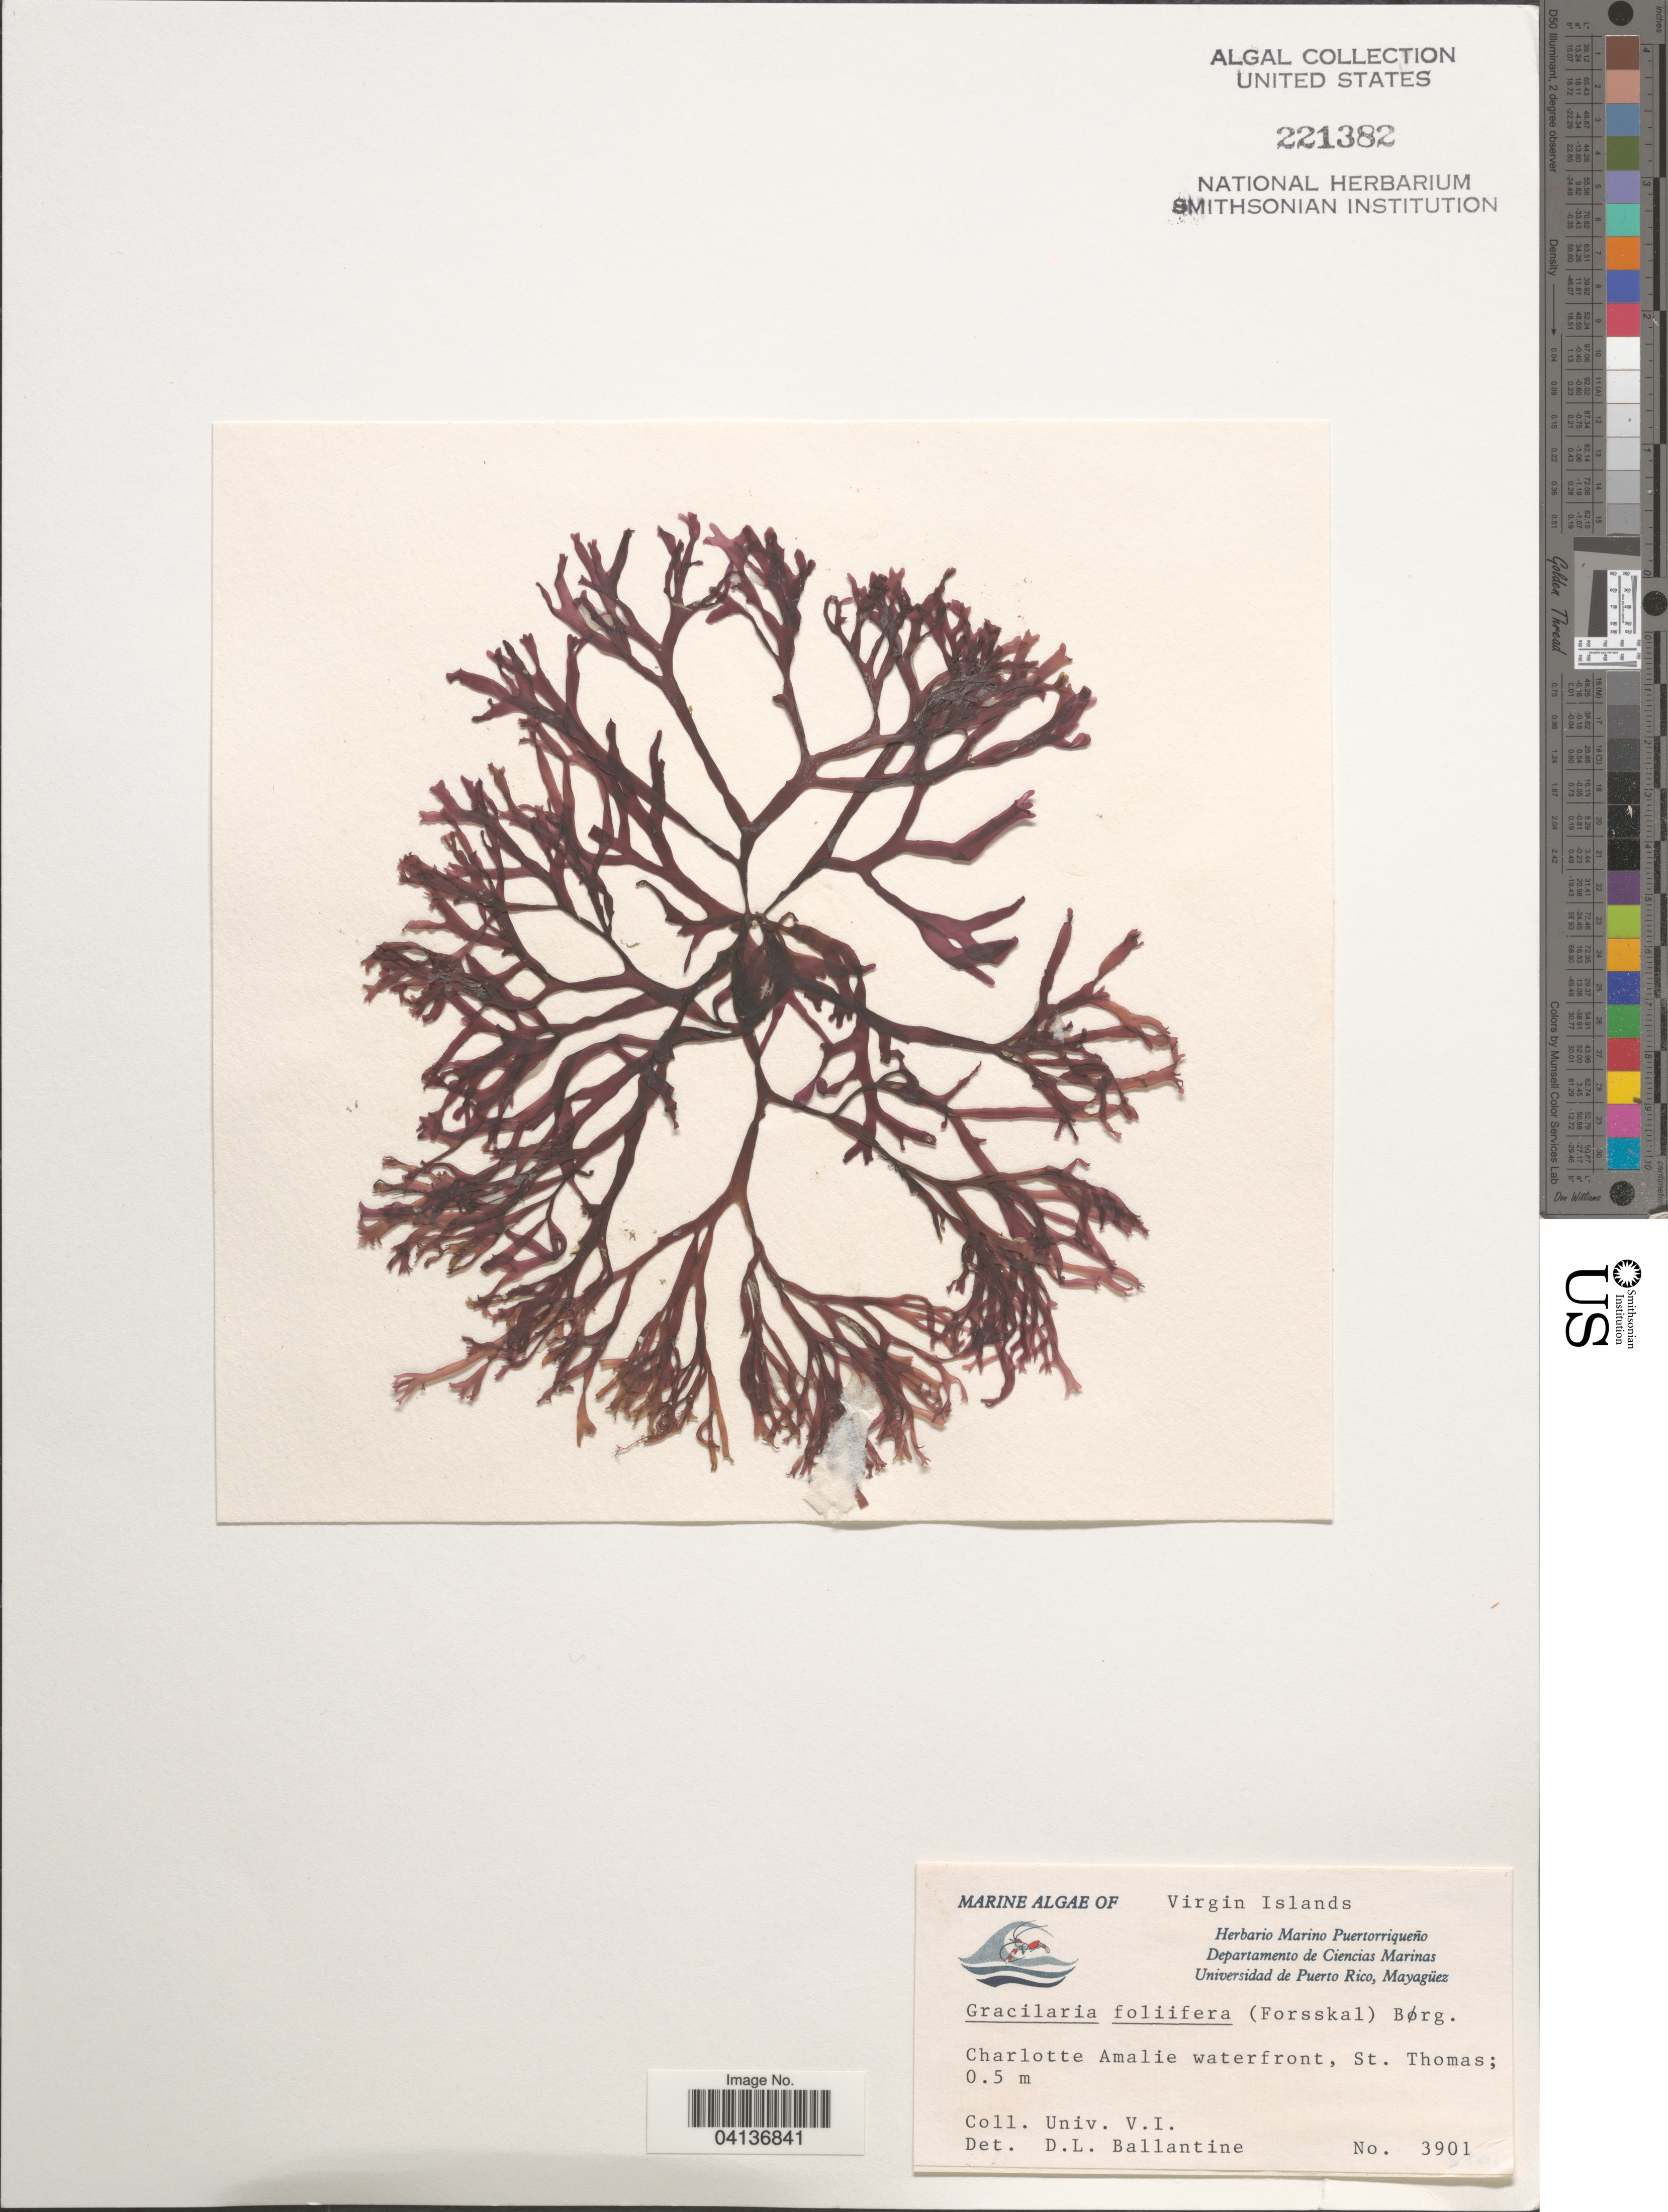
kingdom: Plantae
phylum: Rhodophyta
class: Florideophyceae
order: Gracilariales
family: Gracilariaceae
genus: Gracilaria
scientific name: Gracilaria foliifera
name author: (Forssk.) Børgesen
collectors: University of Virgin Islands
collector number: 3901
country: U.S. Virgin Islands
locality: Virgin Islands. Charlotte Amalie waterfront, St. Thomas.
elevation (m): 0.5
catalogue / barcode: US 221382